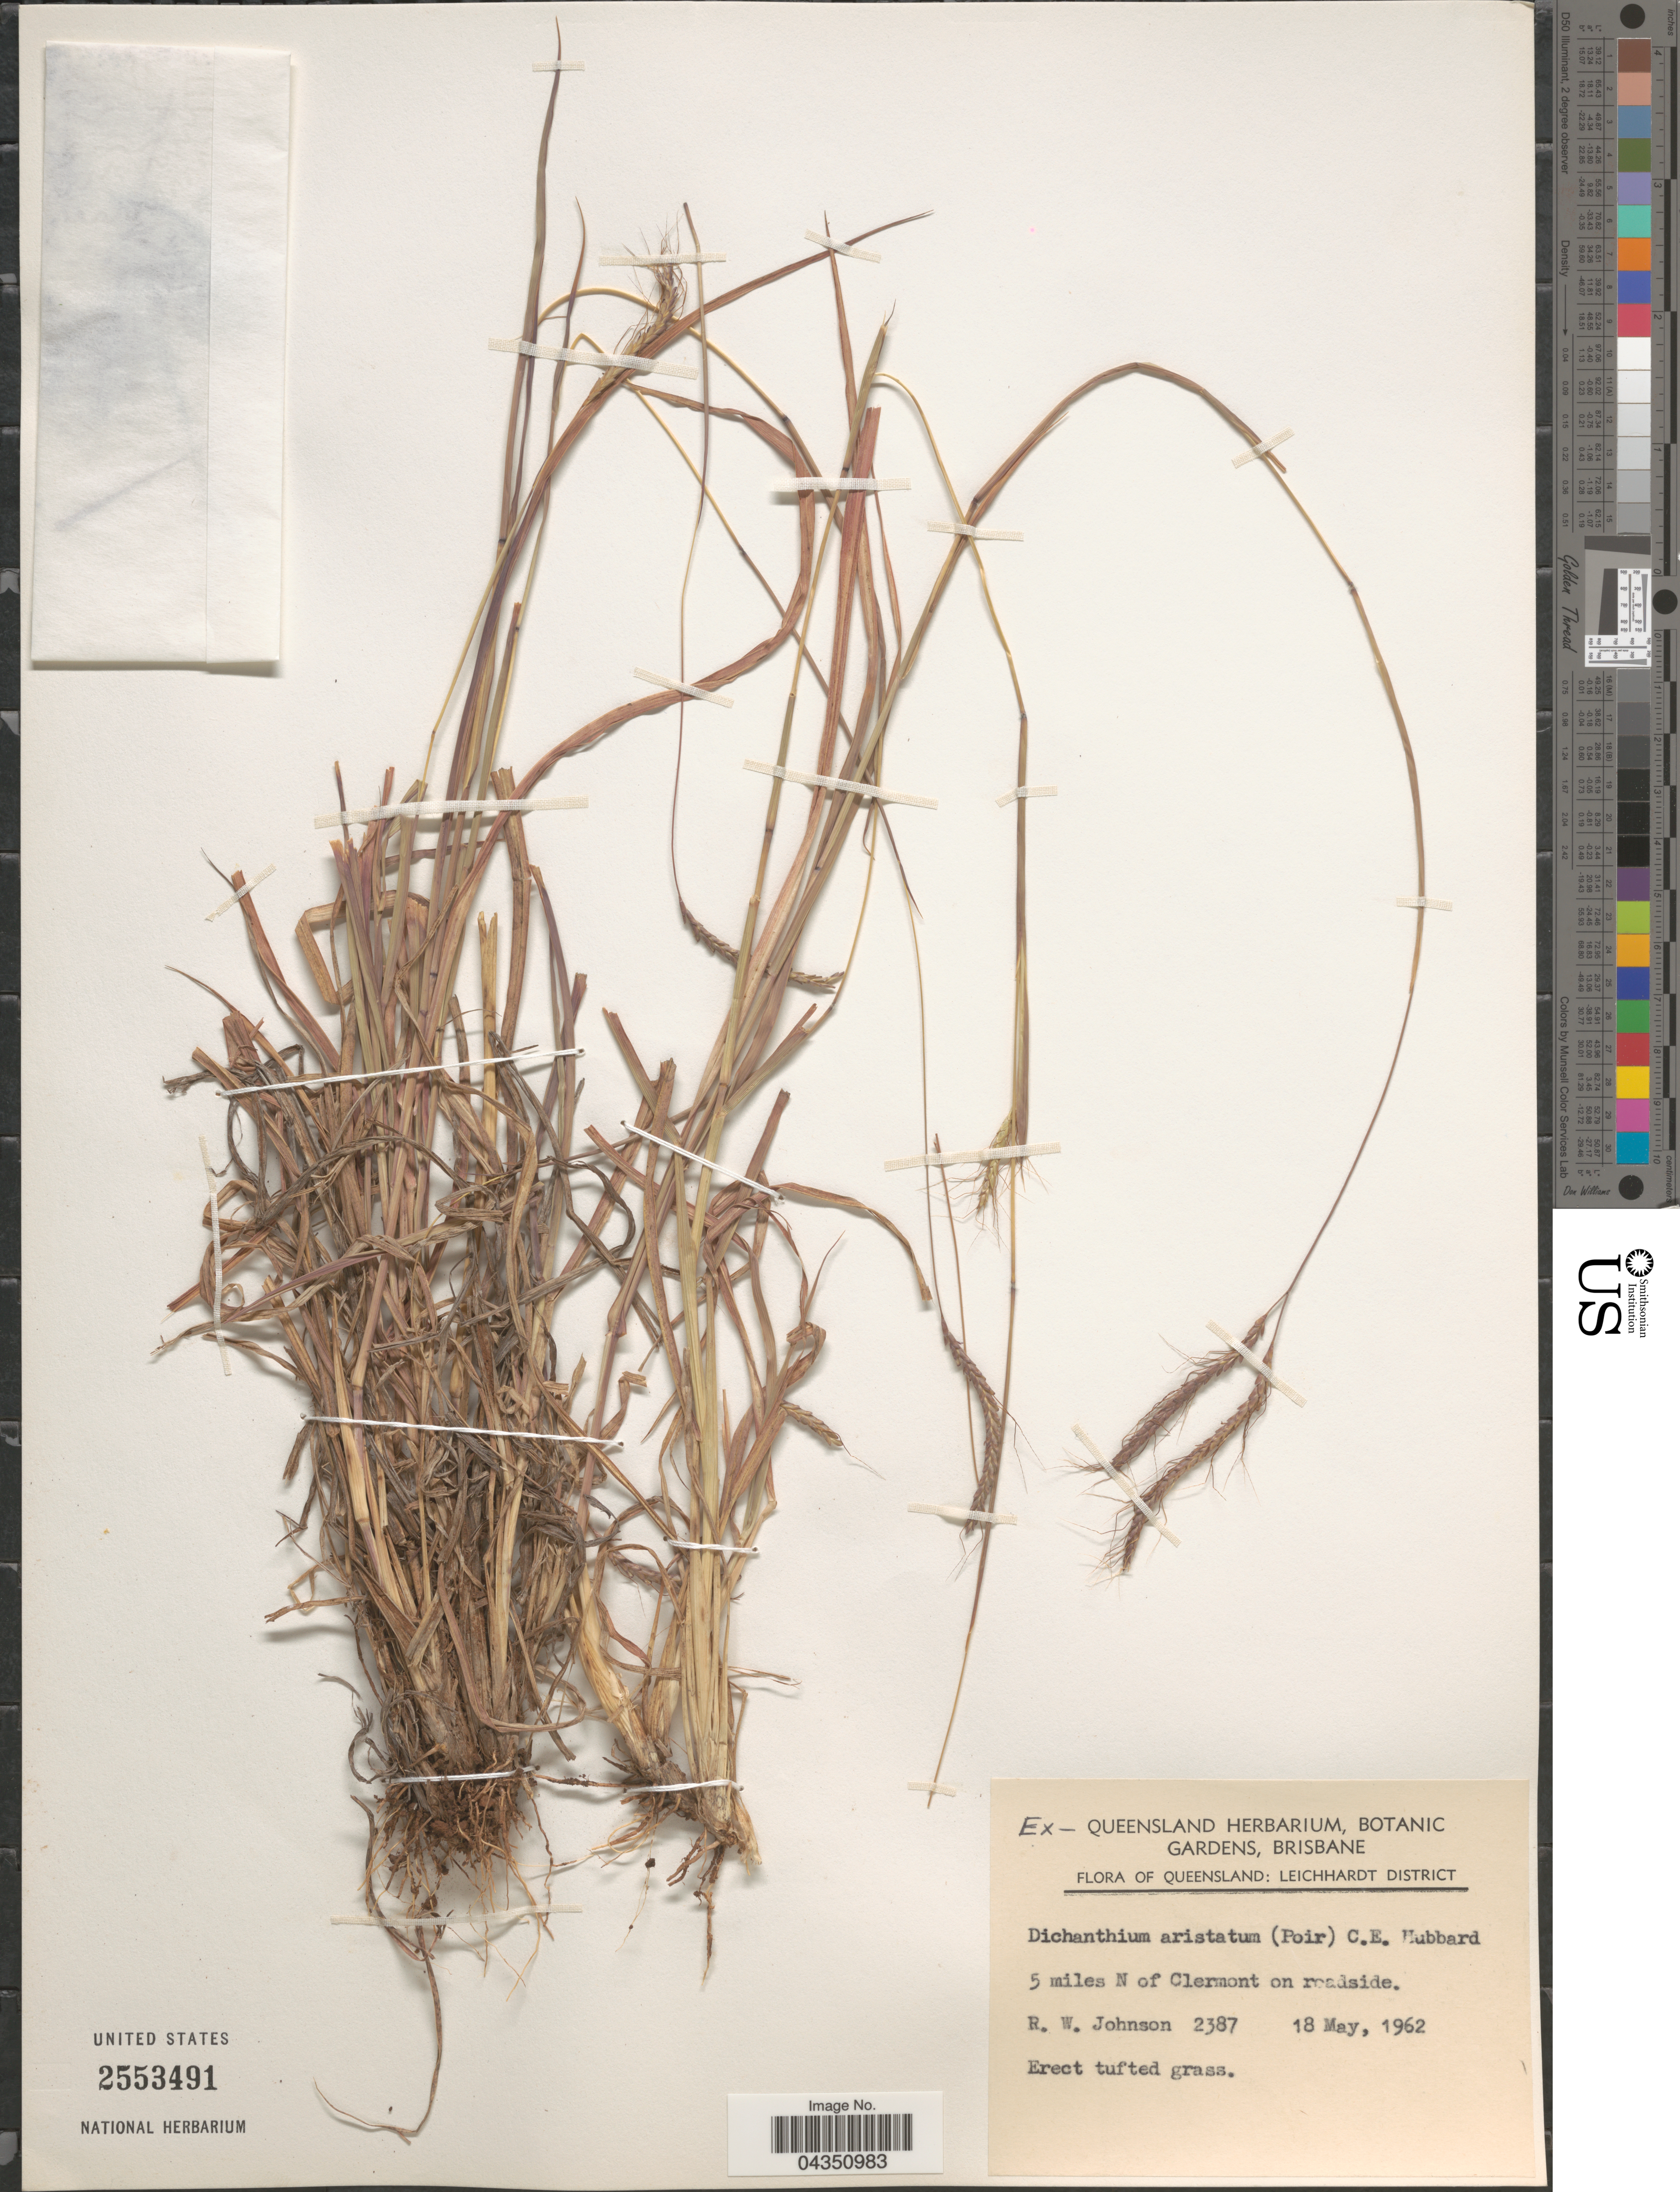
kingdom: Plantae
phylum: Tracheophyta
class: Liliopsida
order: Poales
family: Poaceae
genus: Dichanthium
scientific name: Dichanthium aristatum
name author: (Poir.) C.E. Hubb.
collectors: R. W. Johnson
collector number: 2387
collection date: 1962-05-18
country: Australia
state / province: Queensland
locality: Leichhardt District. 5 miles N of Clermont on roadside.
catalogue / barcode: US 2553491